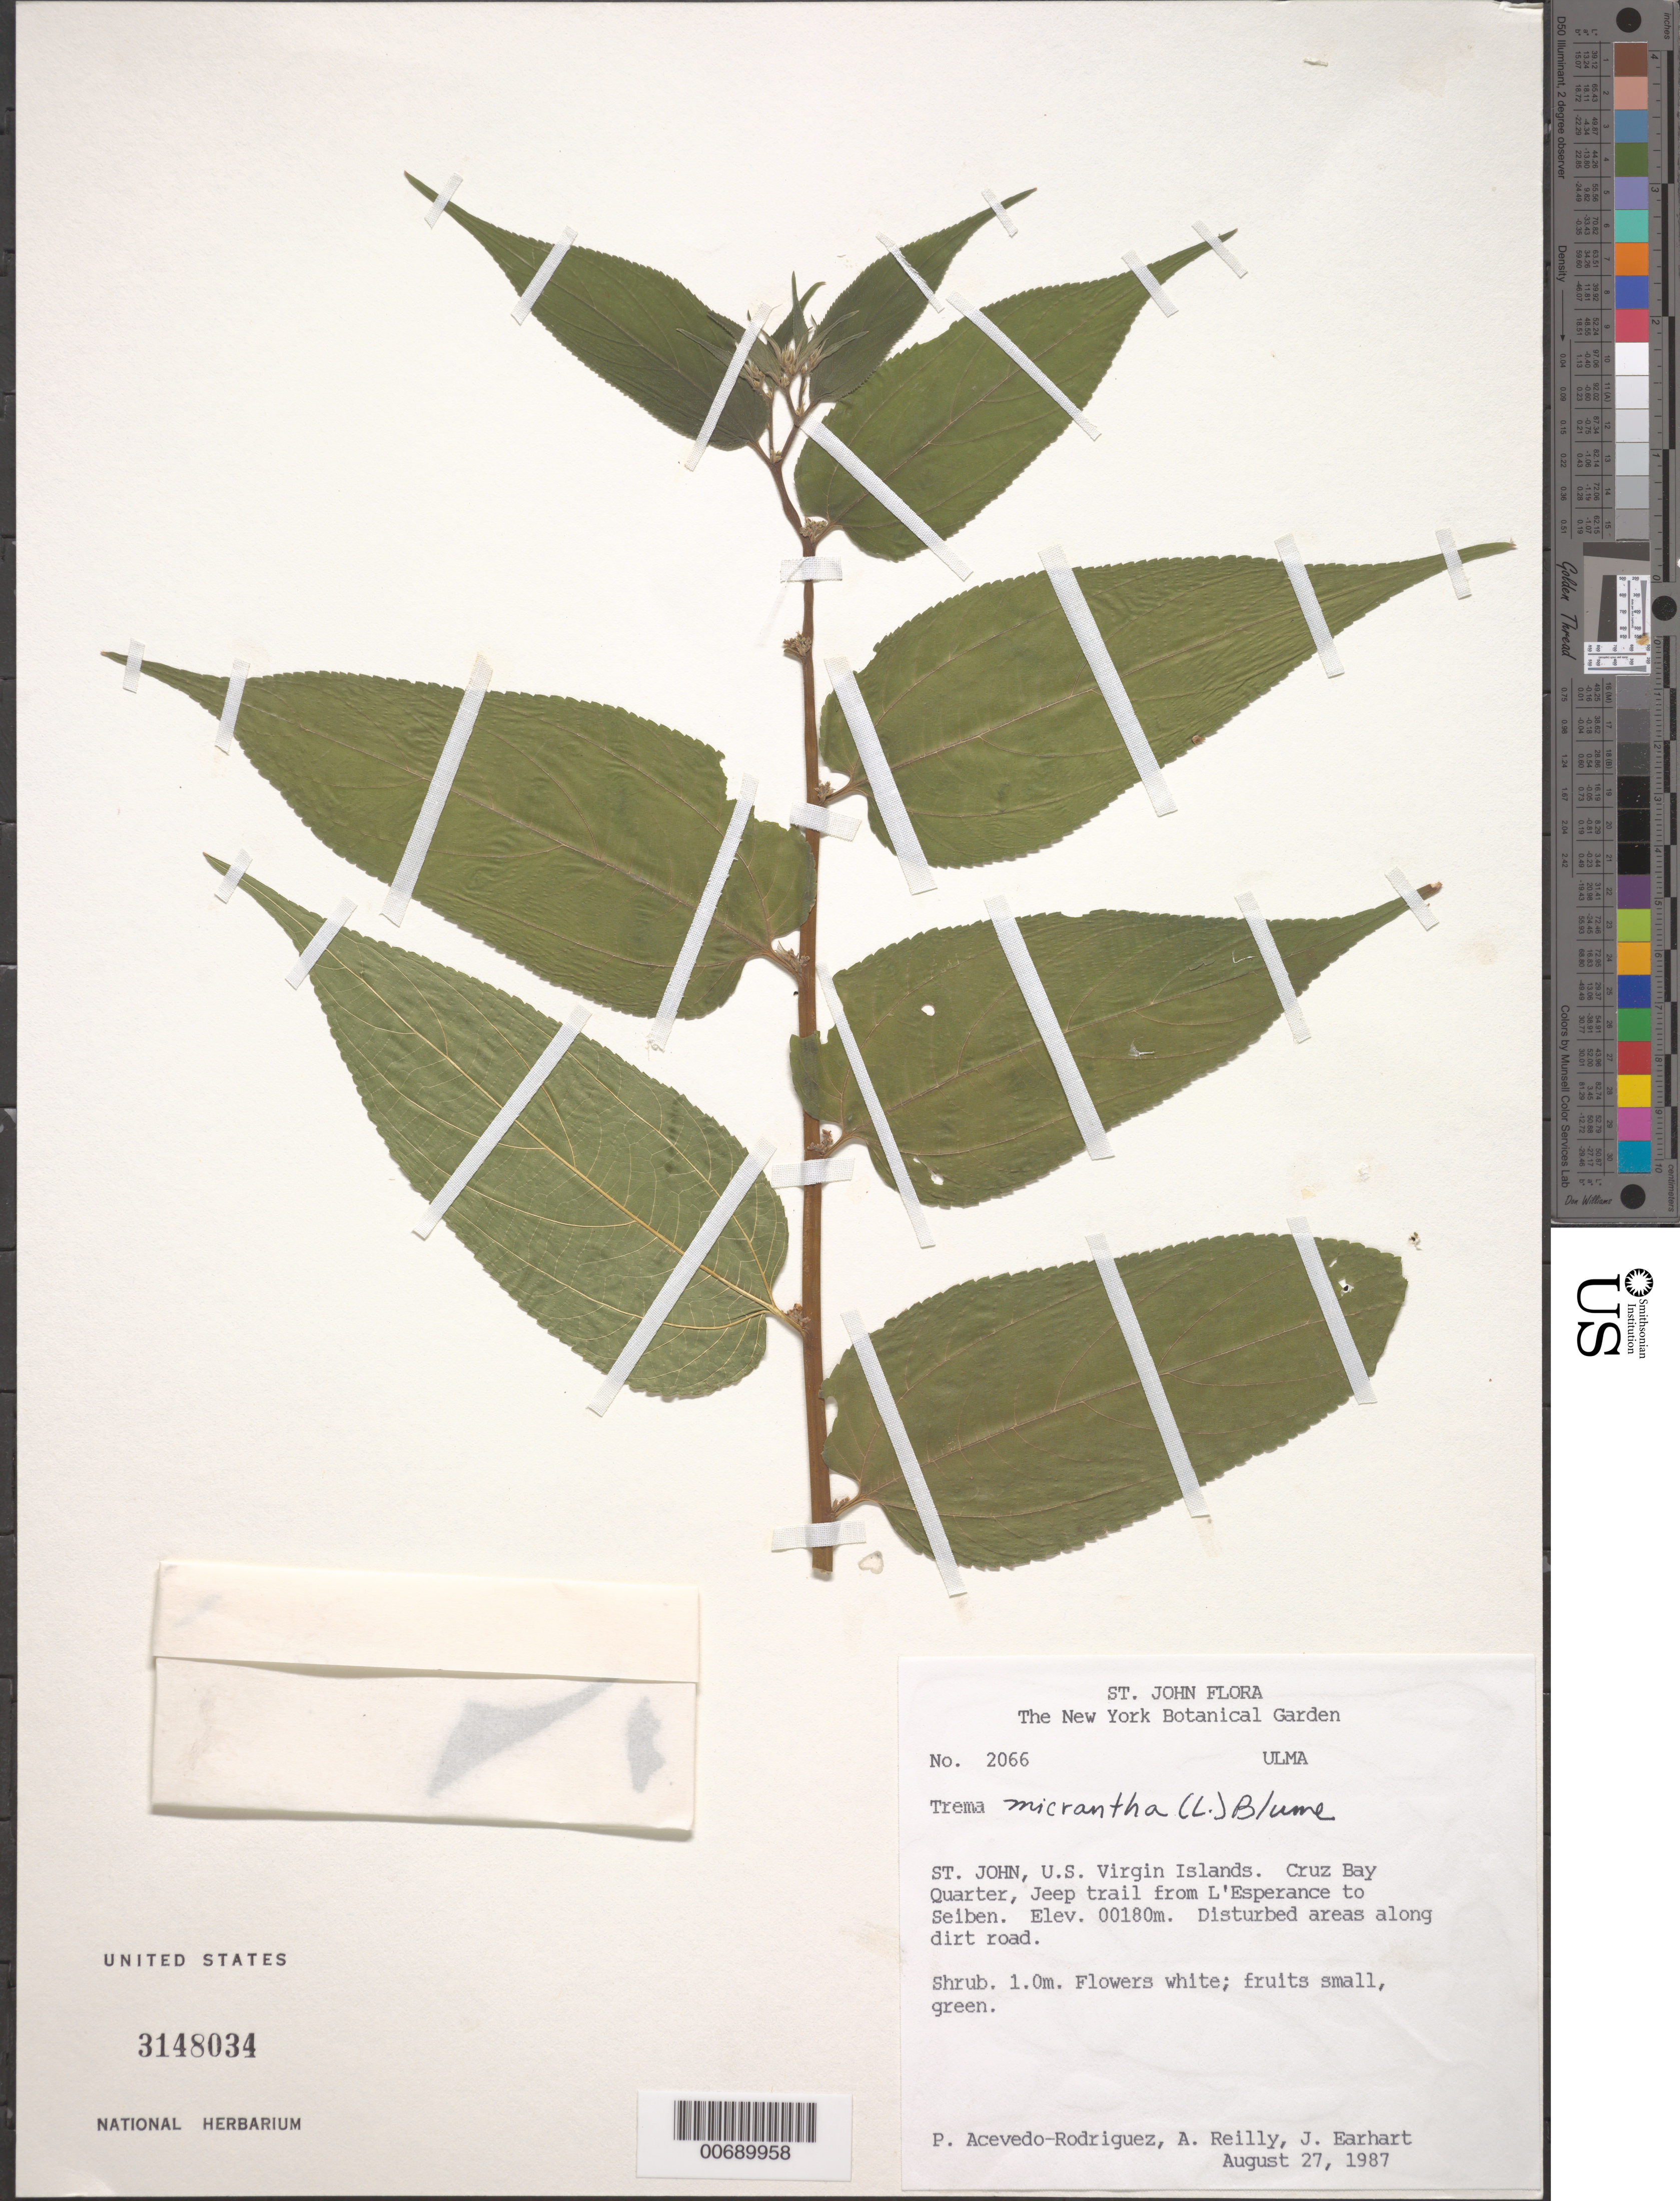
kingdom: Plantae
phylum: Tracheophyta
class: Magnoliopsida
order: Rosales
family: Cannabaceae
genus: Trema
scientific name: Trema micranthum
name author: (L.) Blume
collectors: P. Acevedo-Rodr., A. Reilly & J. Earhart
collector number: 2066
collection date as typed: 27 Aug 1987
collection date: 1987-08-27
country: U.S. Virgin Islands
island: St. John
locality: Cruz Bay Quarter; Jeep trail from L'Esperance to Seiben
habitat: Disturbed areas along dirt road.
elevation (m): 180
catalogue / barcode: US 3148034